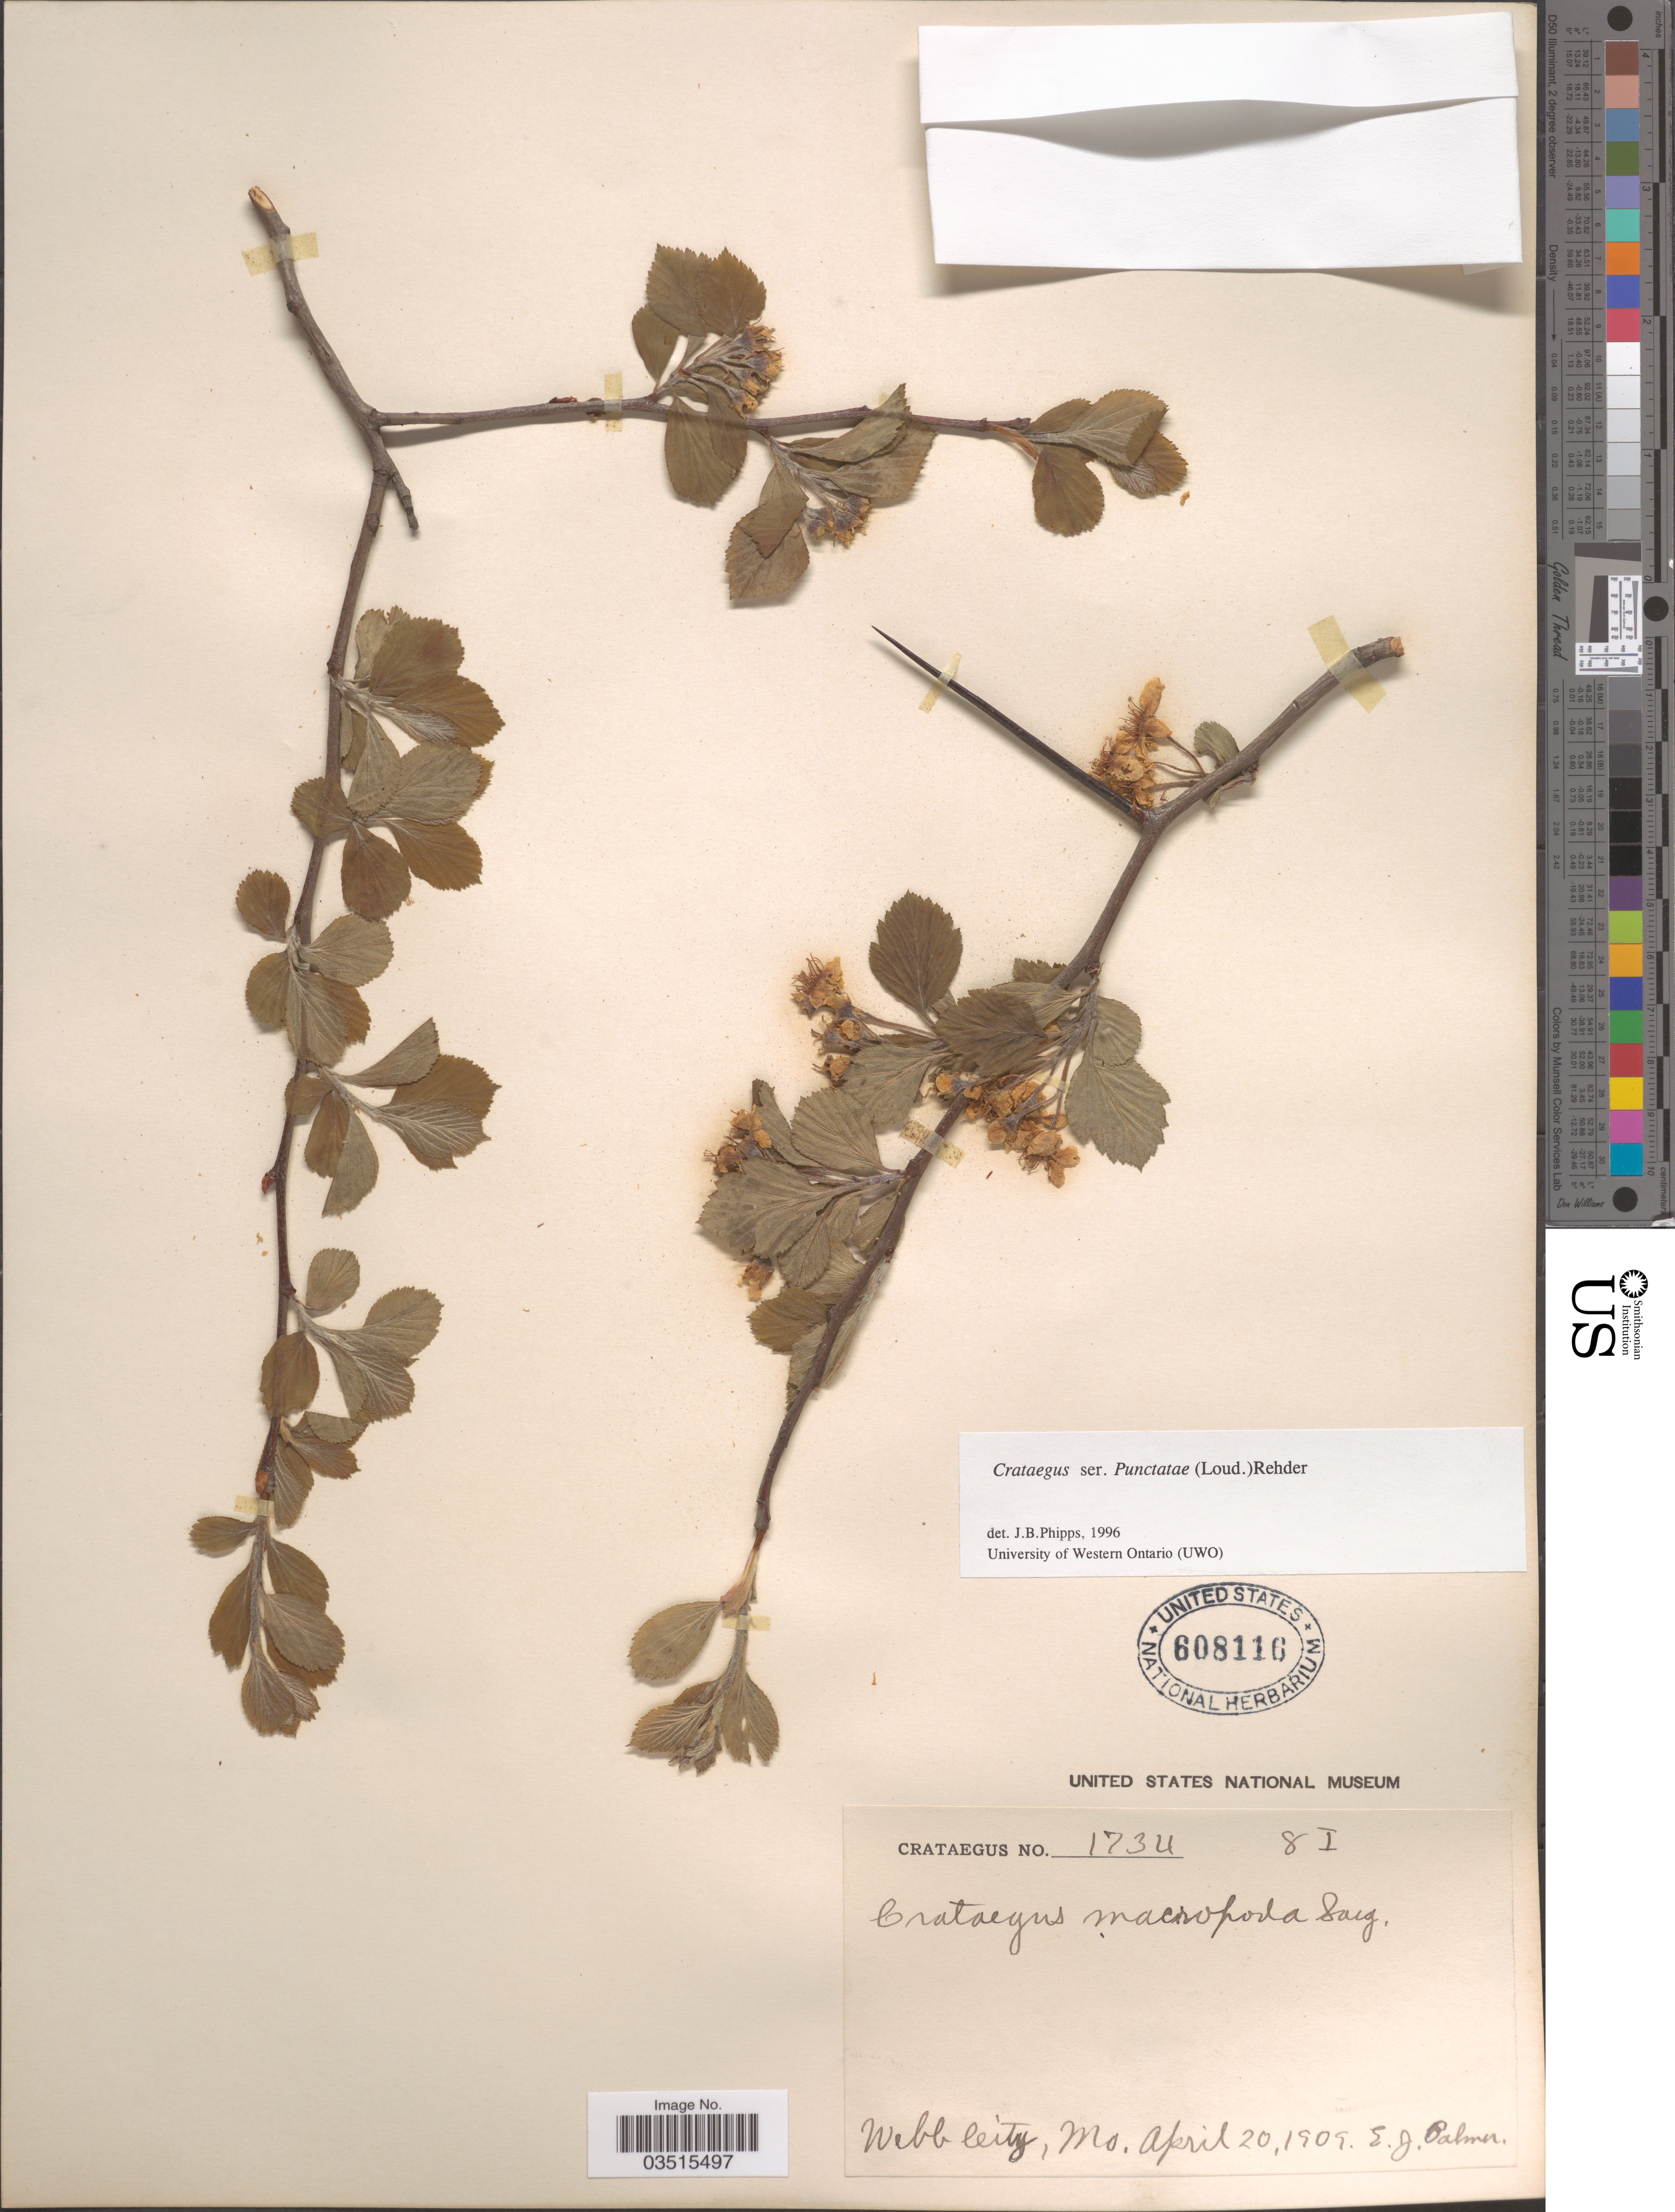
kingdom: Plantae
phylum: Tracheophyta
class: Magnoliopsida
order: Rosales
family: Rosaceae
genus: Crataegus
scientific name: Crataegus macropoda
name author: Sarg.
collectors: E. J. Palmer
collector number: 1734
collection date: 1909-04-20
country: United States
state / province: Missouri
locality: Webb City.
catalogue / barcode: US 608116